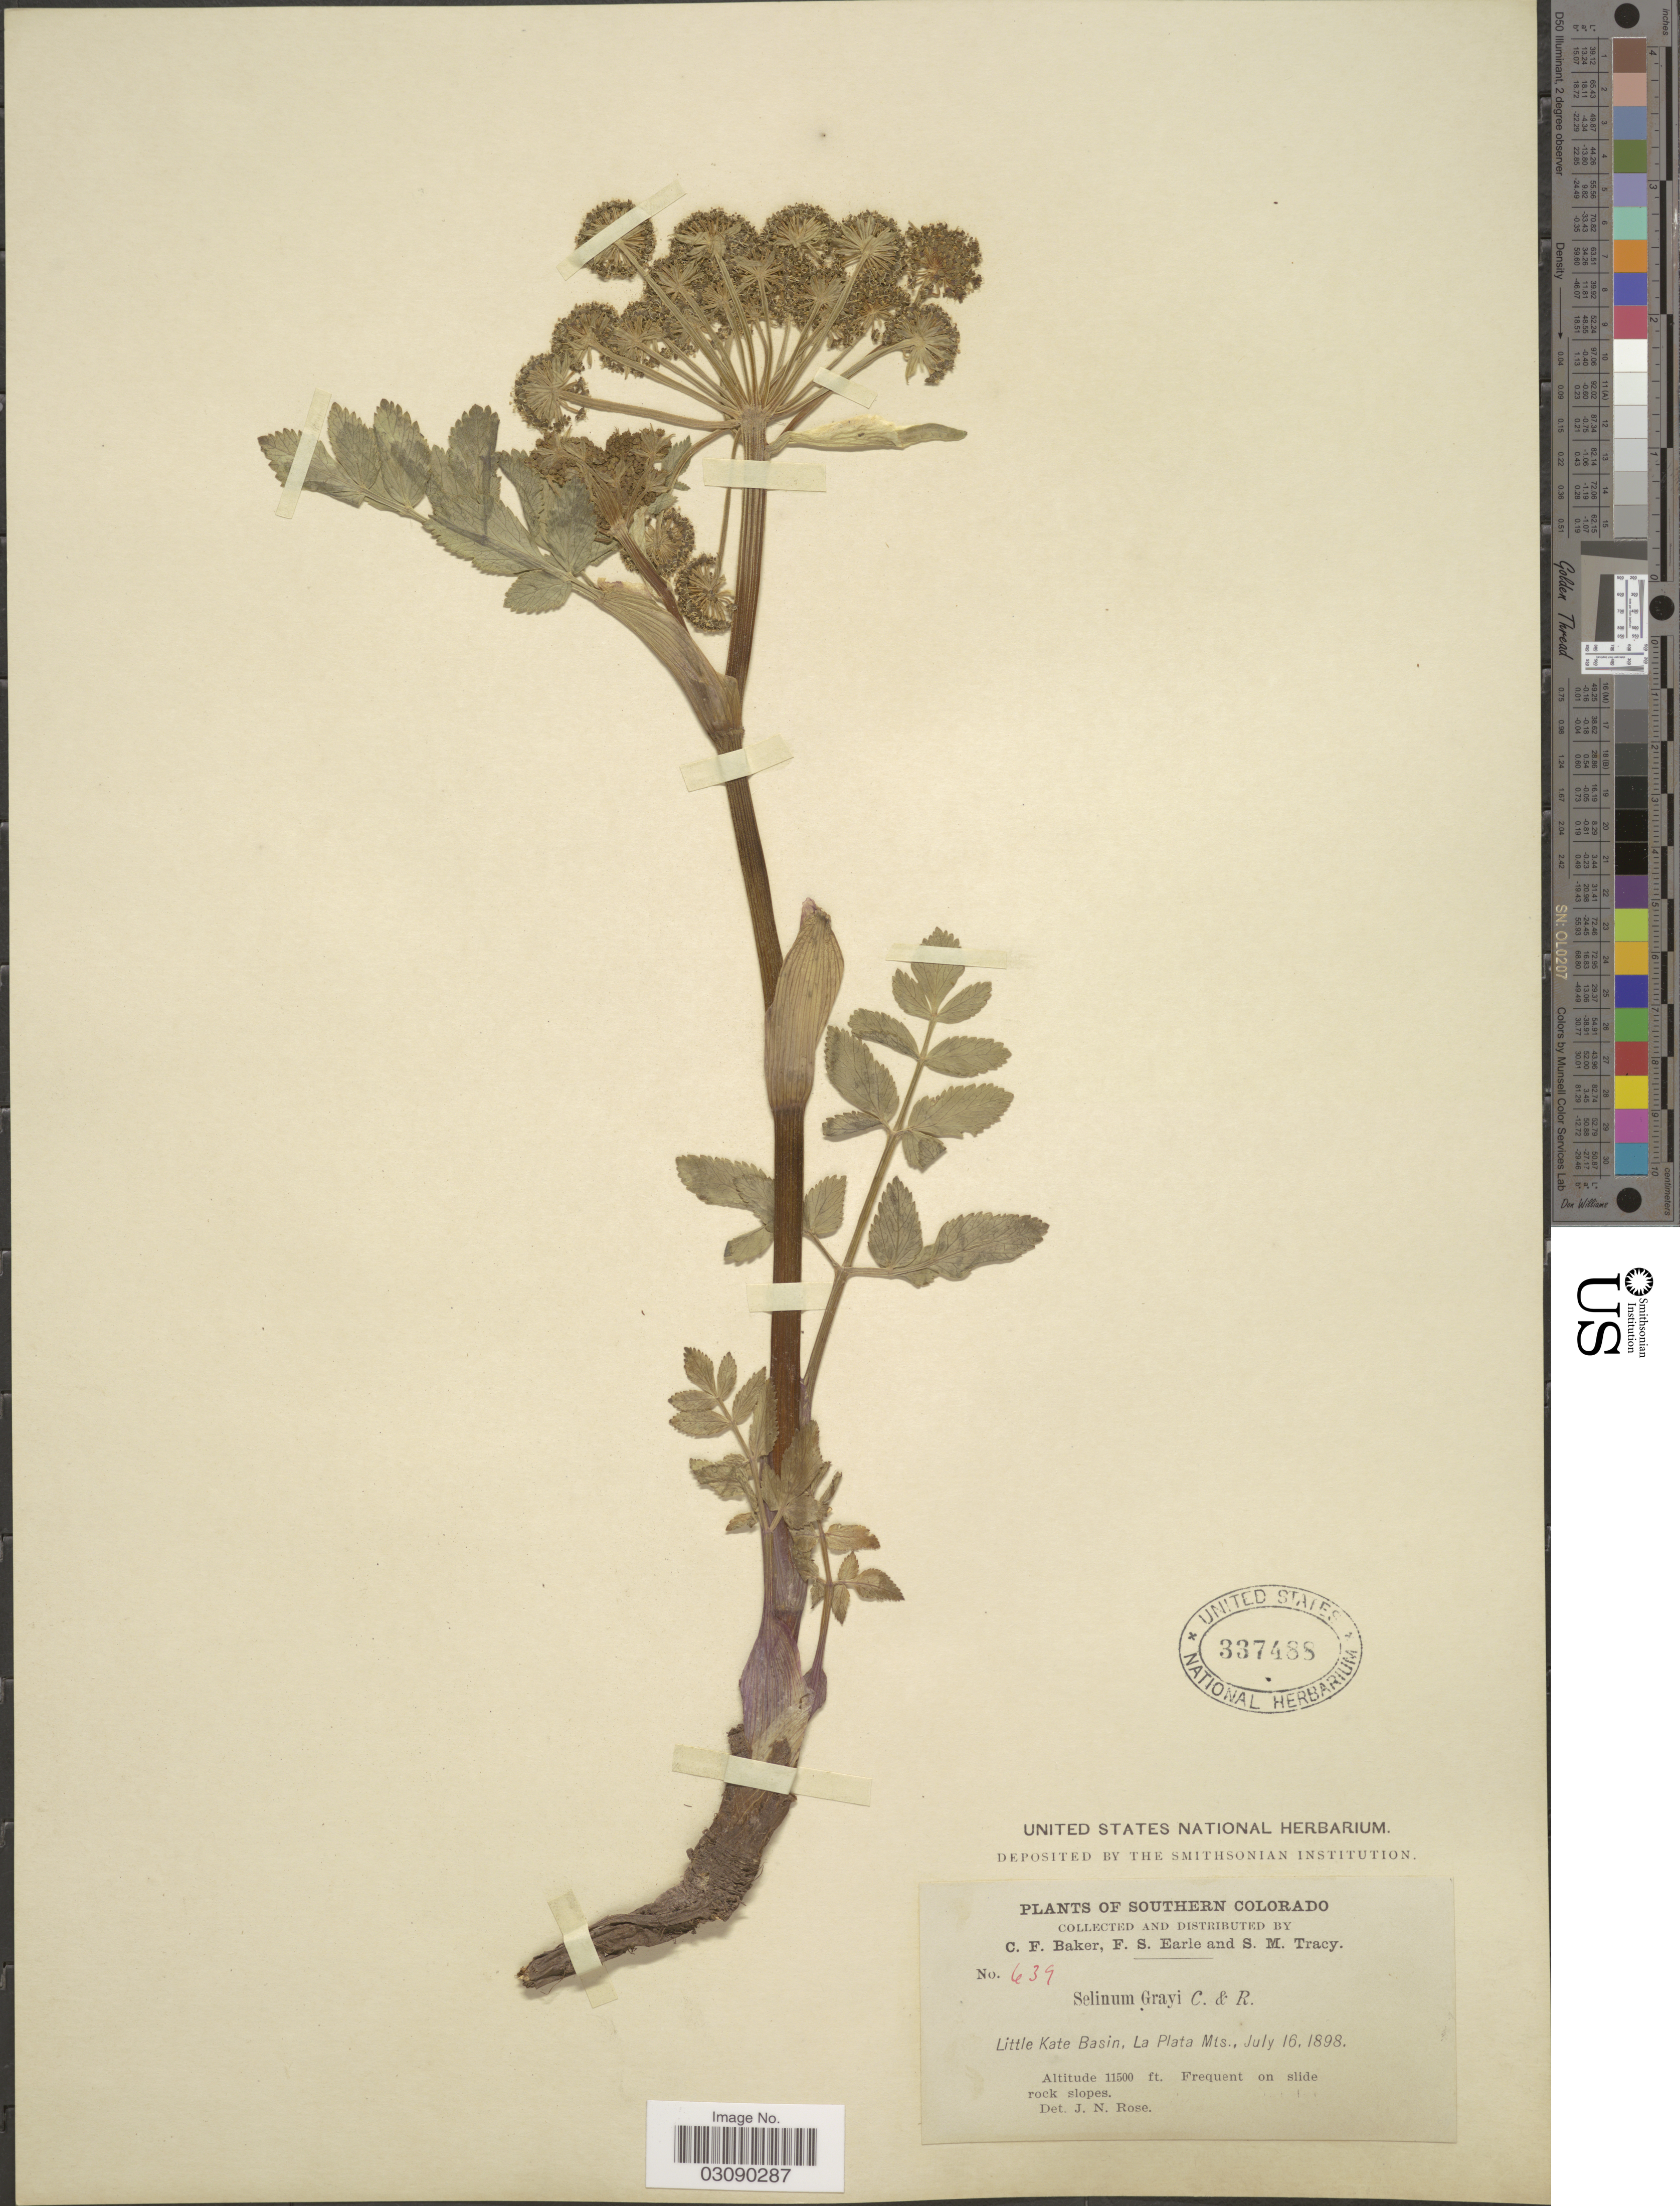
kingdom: Plantae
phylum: Tracheophyta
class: Magnoliopsida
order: Apiales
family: Apiaceae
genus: Angelica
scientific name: Angelica grayi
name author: (J.M. Coult. & Rose) J.M. Coult. & Rose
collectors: C. F. Baker, F. S. Earle & S. M. Tracy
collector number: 639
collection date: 1898-07-16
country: United States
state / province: Colorado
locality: Southern Colorado, Little Kate Basin, La Plata Mts.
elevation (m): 3505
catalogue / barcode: US 337488